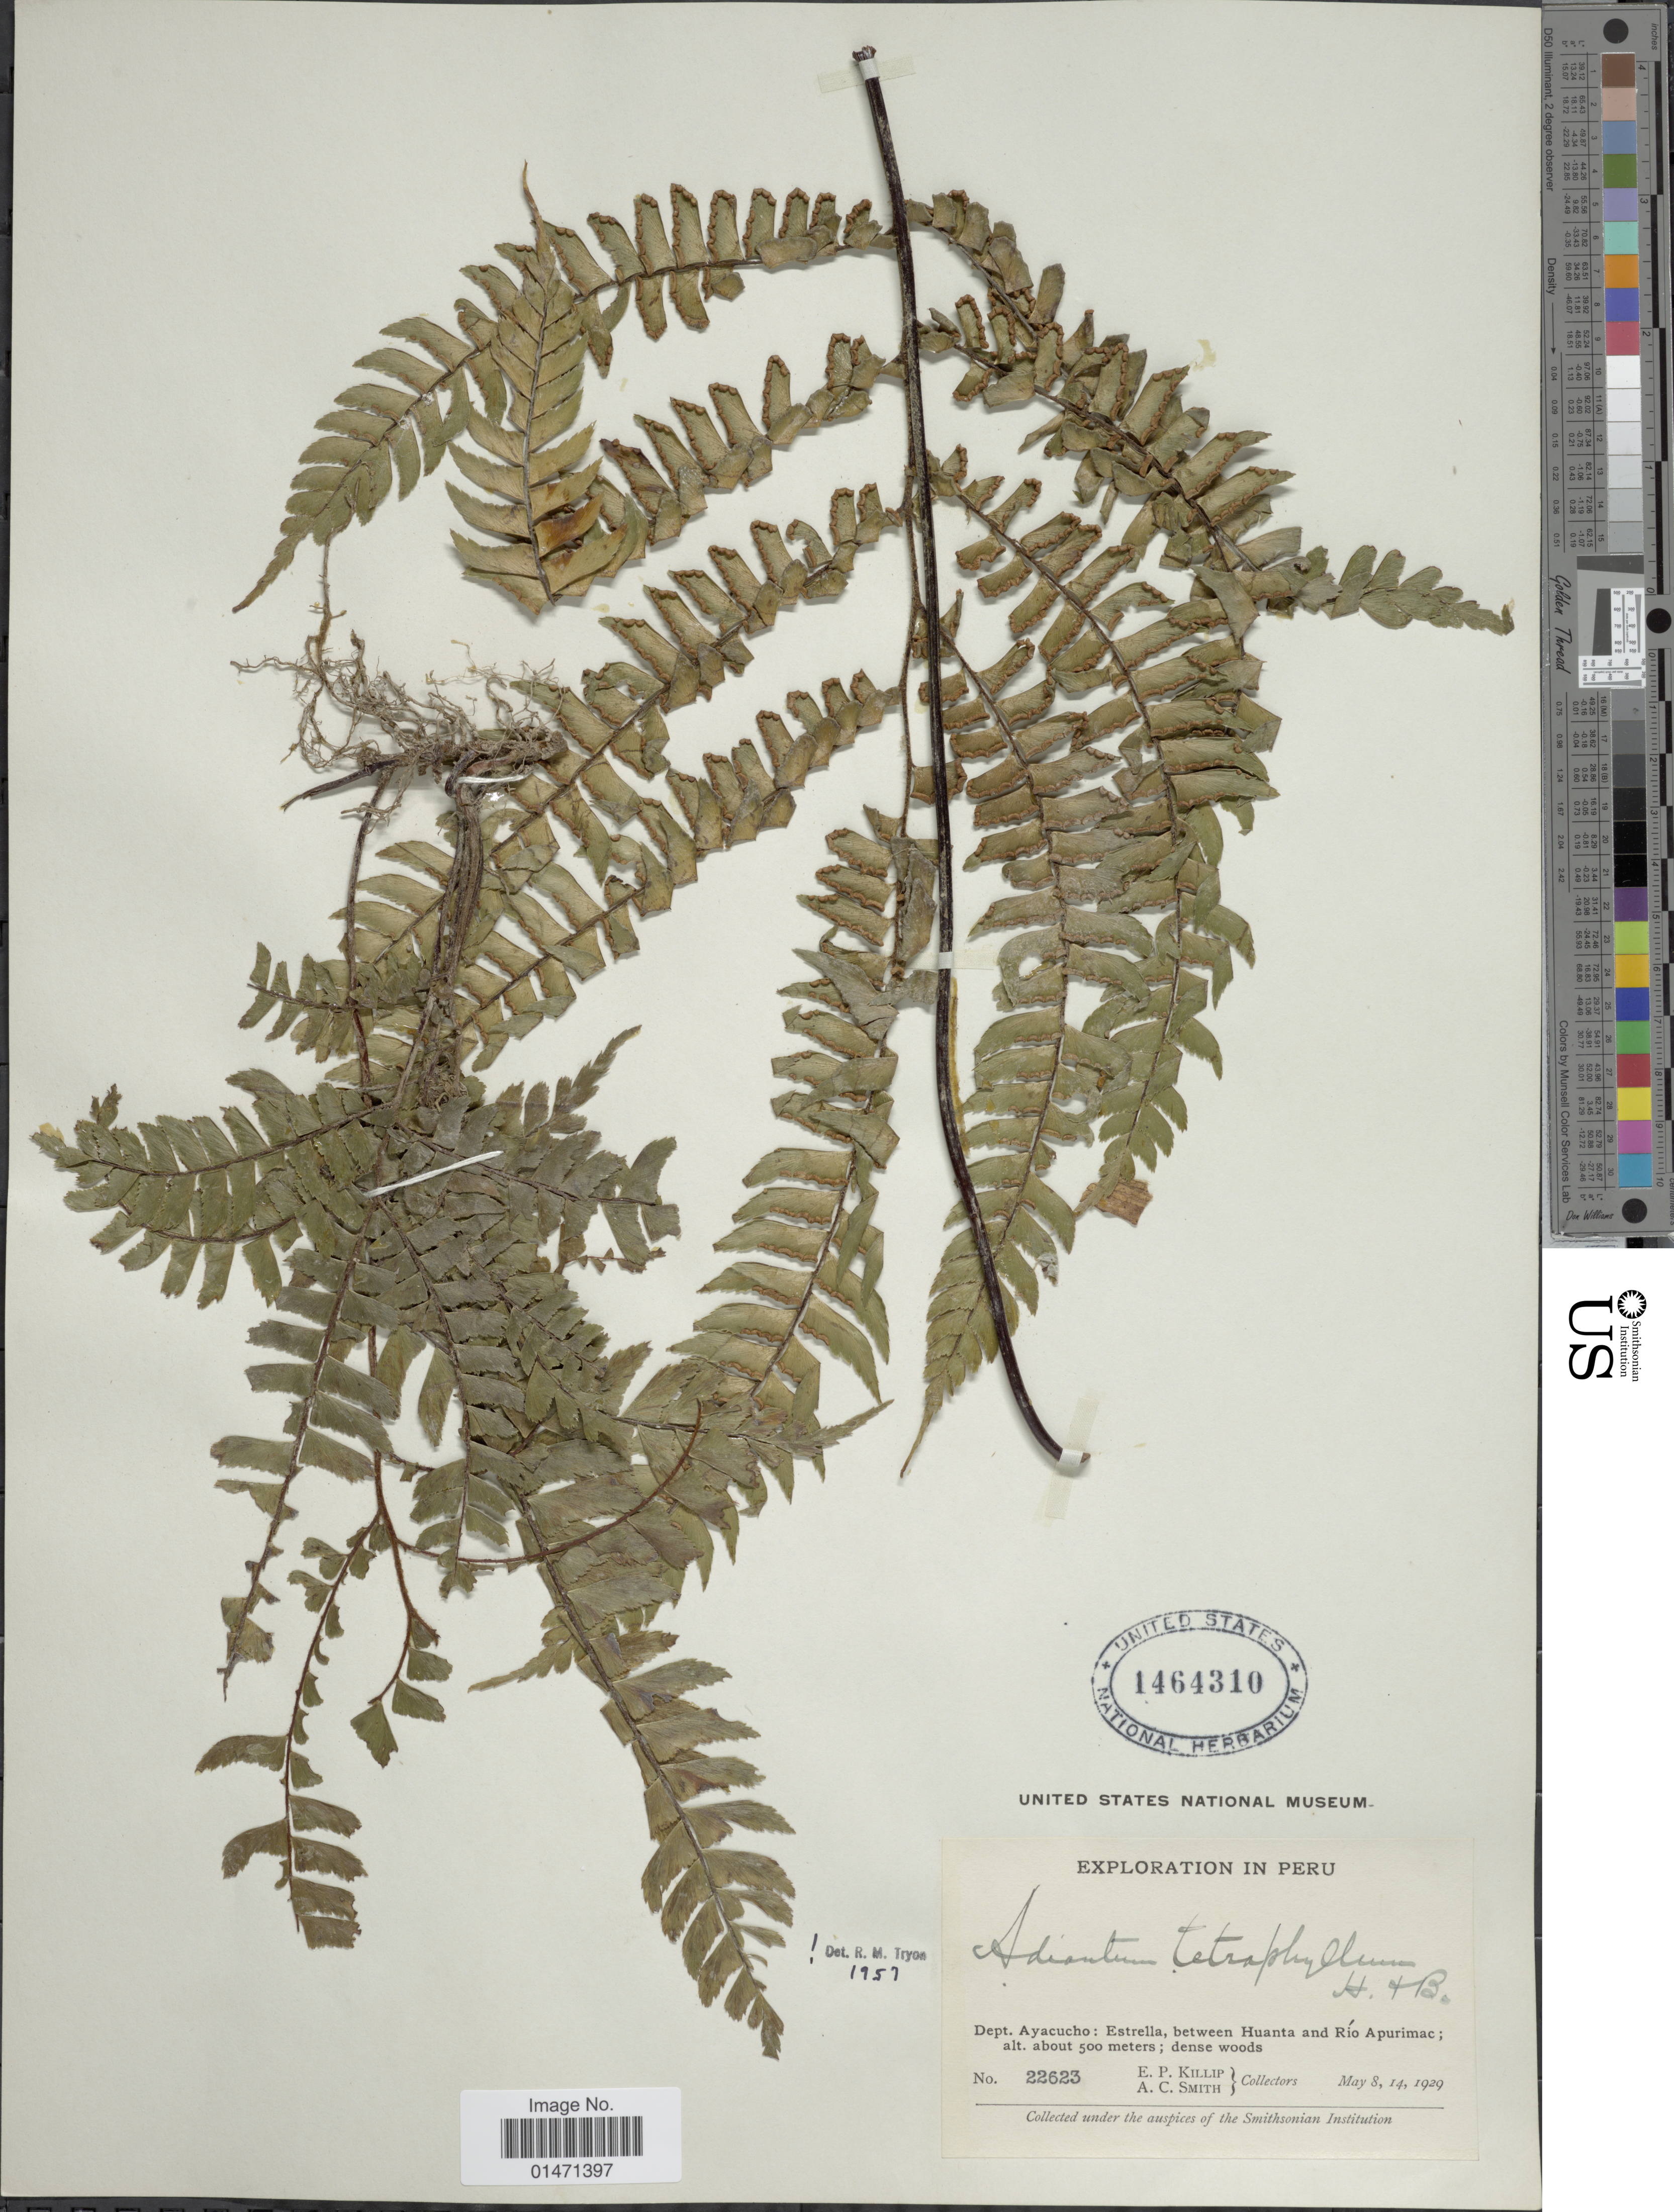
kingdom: Plantae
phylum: Tracheophyta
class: Polypodiopsida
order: Polypodiales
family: Pteridaceae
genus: Adiantum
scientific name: Adiantum rondonii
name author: A. Samp.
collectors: E. P. Killip & A. C. Smith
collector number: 22623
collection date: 1929-05-08/1929-05-14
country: Peru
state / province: Ayacucho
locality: Dept. Ayacucho: Estrella, between Huanta and Rio Apurimac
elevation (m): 500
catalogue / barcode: US 1464310